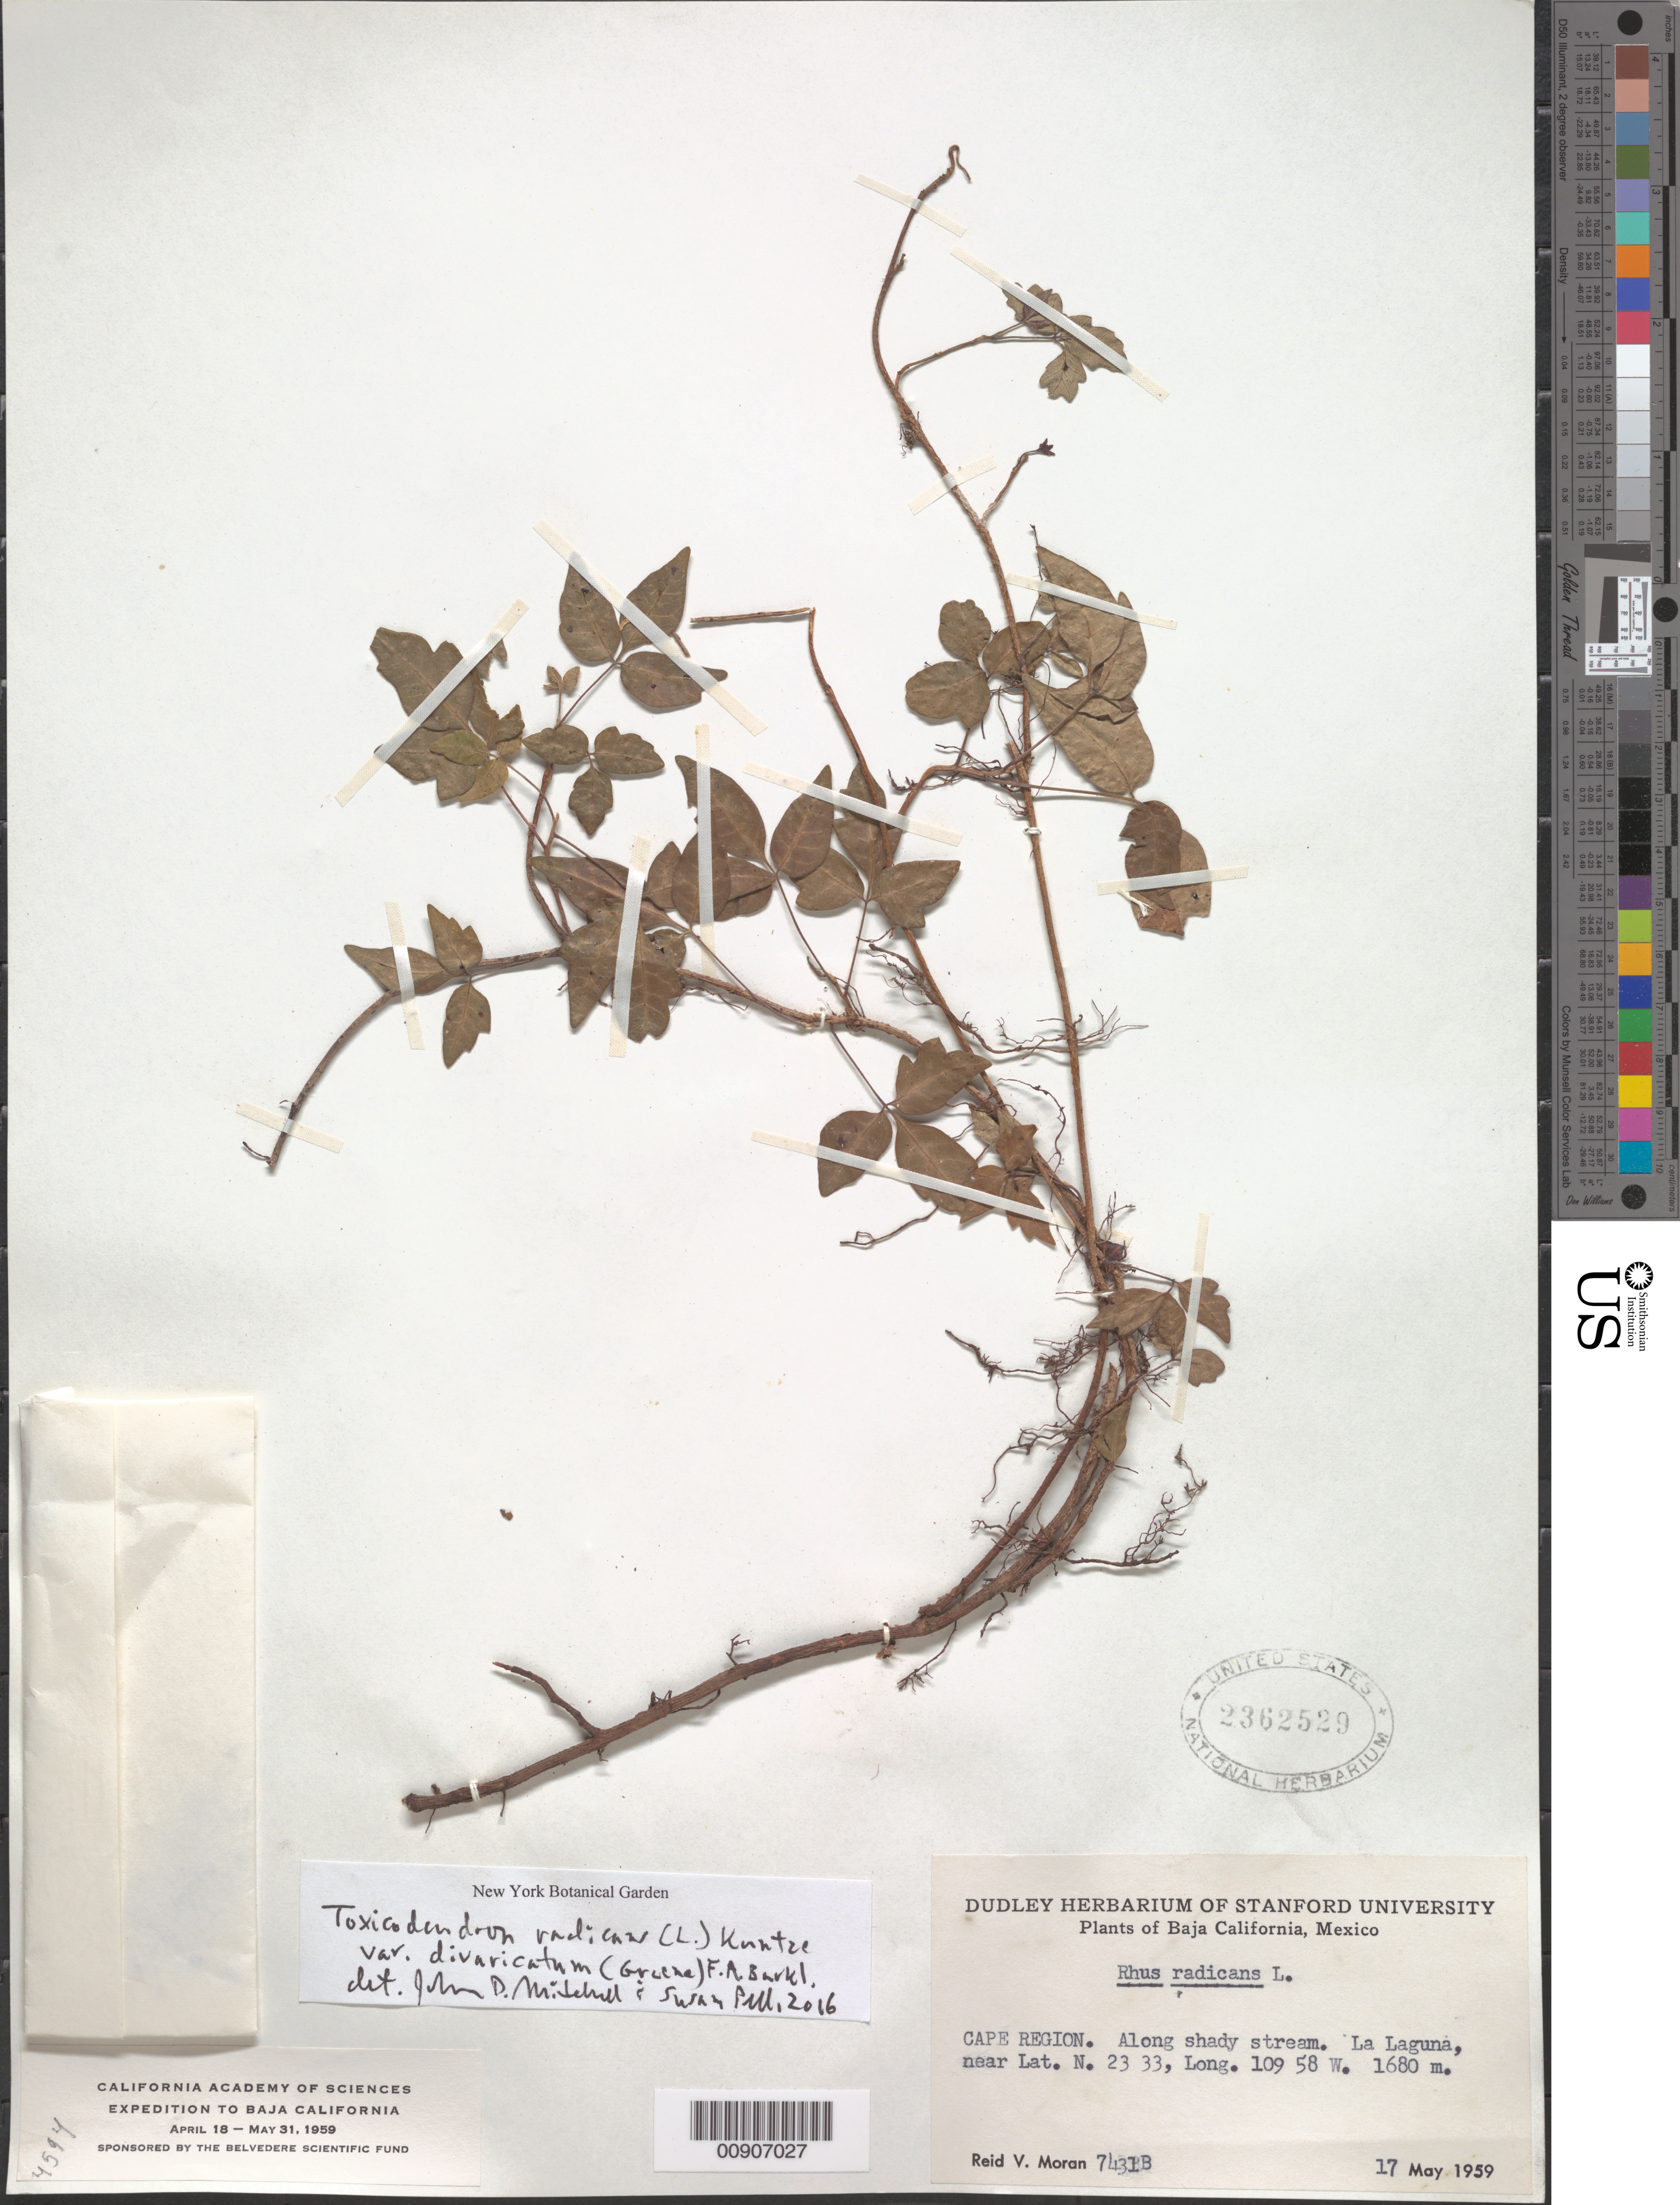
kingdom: Plantae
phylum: Tracheophyta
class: Magnoliopsida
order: Sapindales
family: Anacardiaceae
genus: Toxicodendron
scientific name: Toxicodendron radicans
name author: (L.) Kuntze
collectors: R. V. Moran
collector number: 7431 B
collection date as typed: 17 May 1959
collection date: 1959-05-17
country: Mexico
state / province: Baja California Sur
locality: Cape Region. La Laguna.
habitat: Along shady stream.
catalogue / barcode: US 2362529